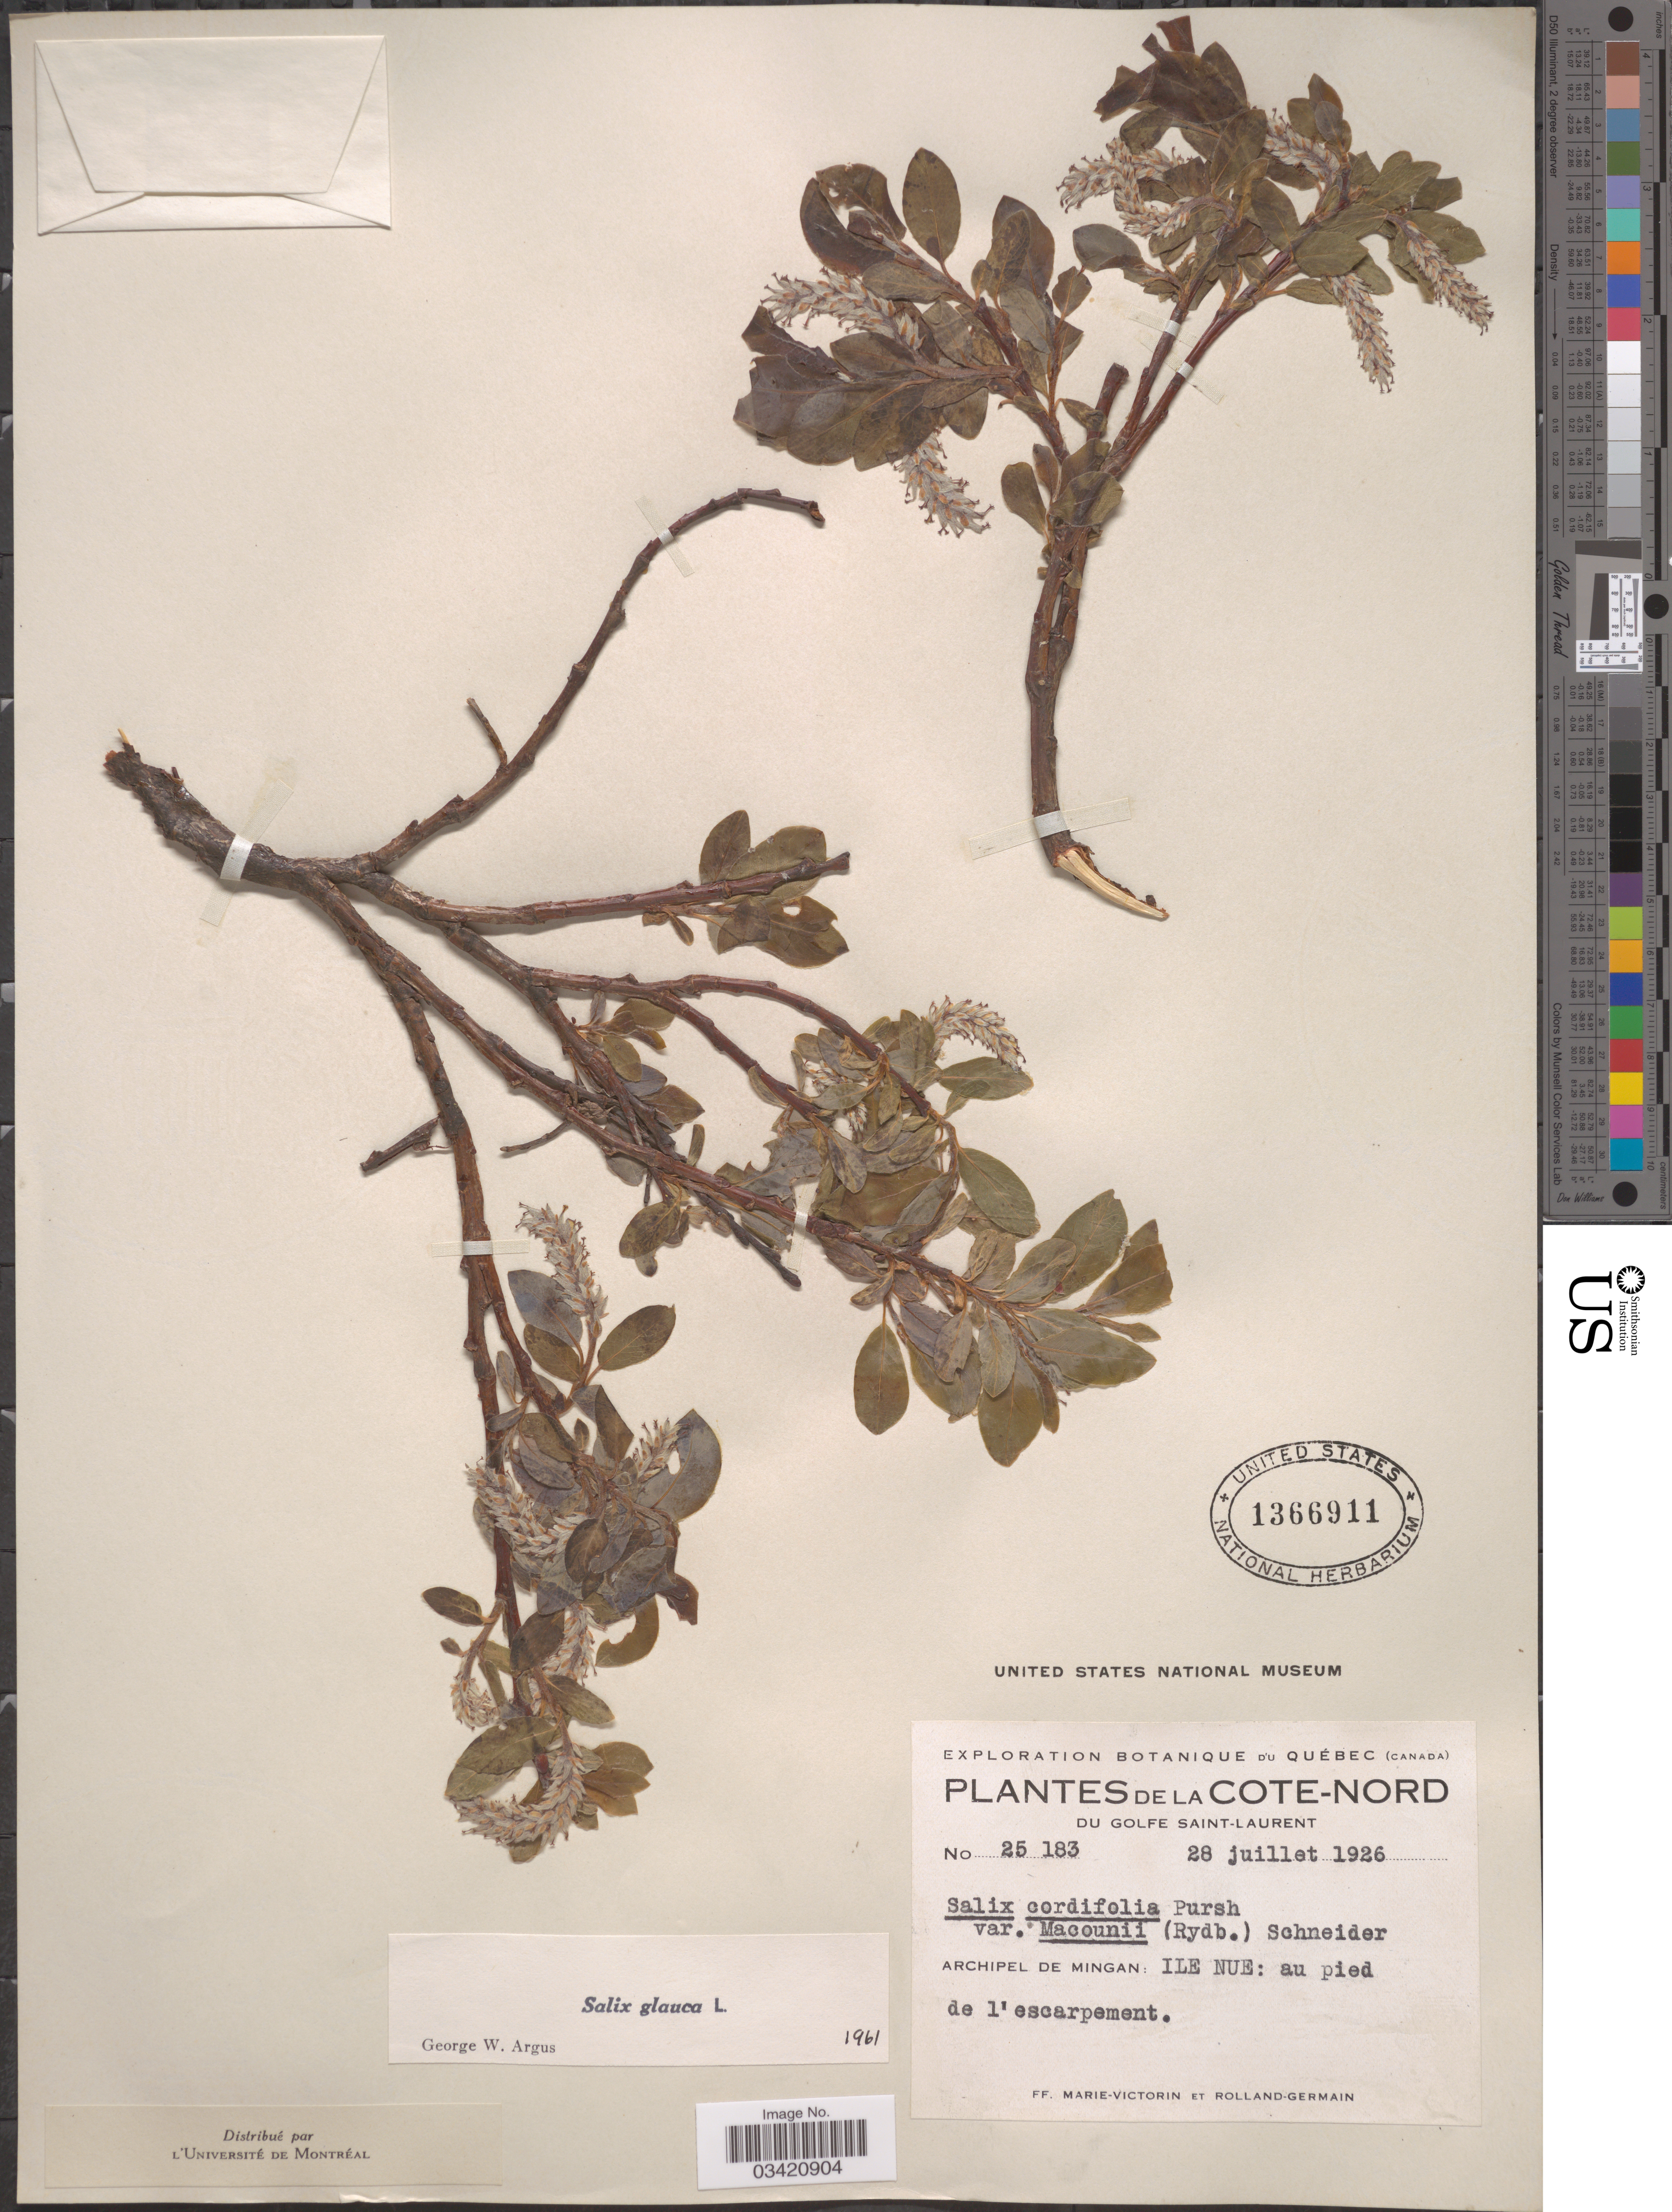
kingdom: Plantae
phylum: Tracheophyta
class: Magnoliopsida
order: Malpighiales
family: Salicaceae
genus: Salix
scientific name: Salix glauca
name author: L.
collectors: F. Marie-Victorin & Rolland-Germain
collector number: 25183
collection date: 1926-07-28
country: Canada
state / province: Quebec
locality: Cote-Nord. Du Golfe Saint-Laurent. Archipel de Mingan: Ile Nue: au pied de l'escarpement.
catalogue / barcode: US 1366911